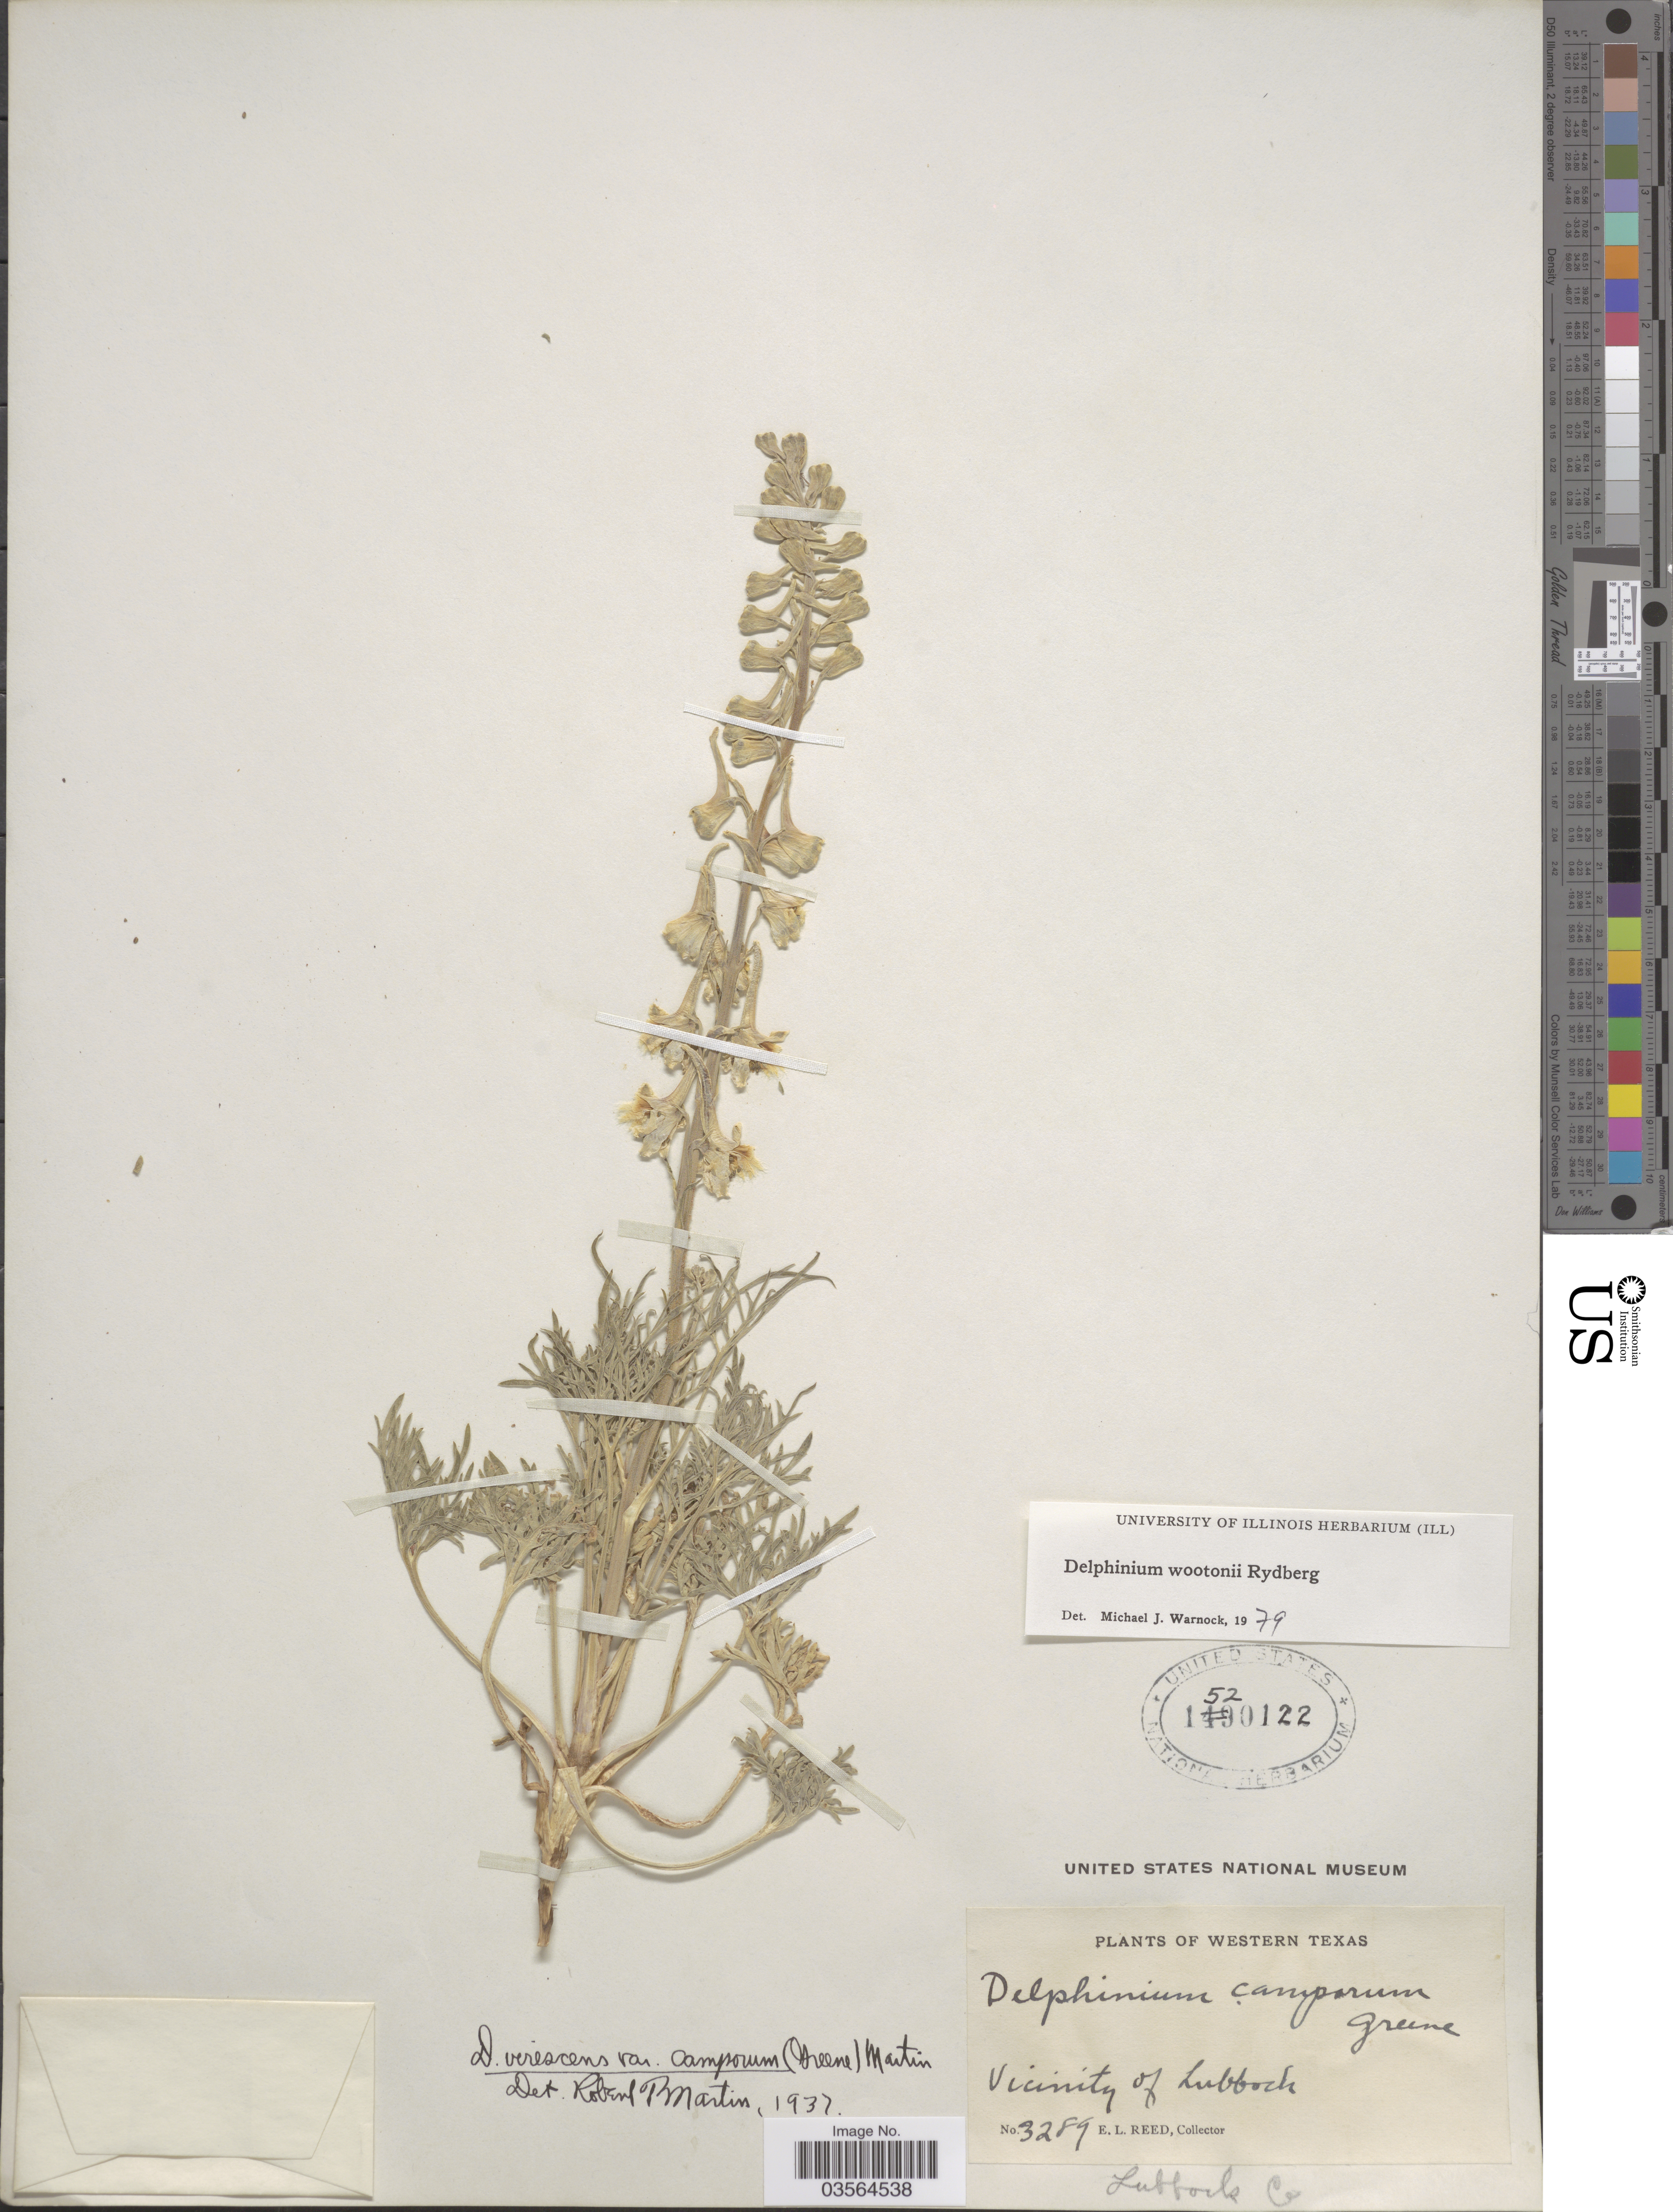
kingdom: Plantae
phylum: Tracheophyta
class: Magnoliopsida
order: Ranunculales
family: Ranunculaceae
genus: Delphinium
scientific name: Delphinium wootonii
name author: Rydb.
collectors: E. Reed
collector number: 3289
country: United States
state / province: Texas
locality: Western Texas. Vicinity of Lubbock. Lubbock Co.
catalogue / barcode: US 1520122